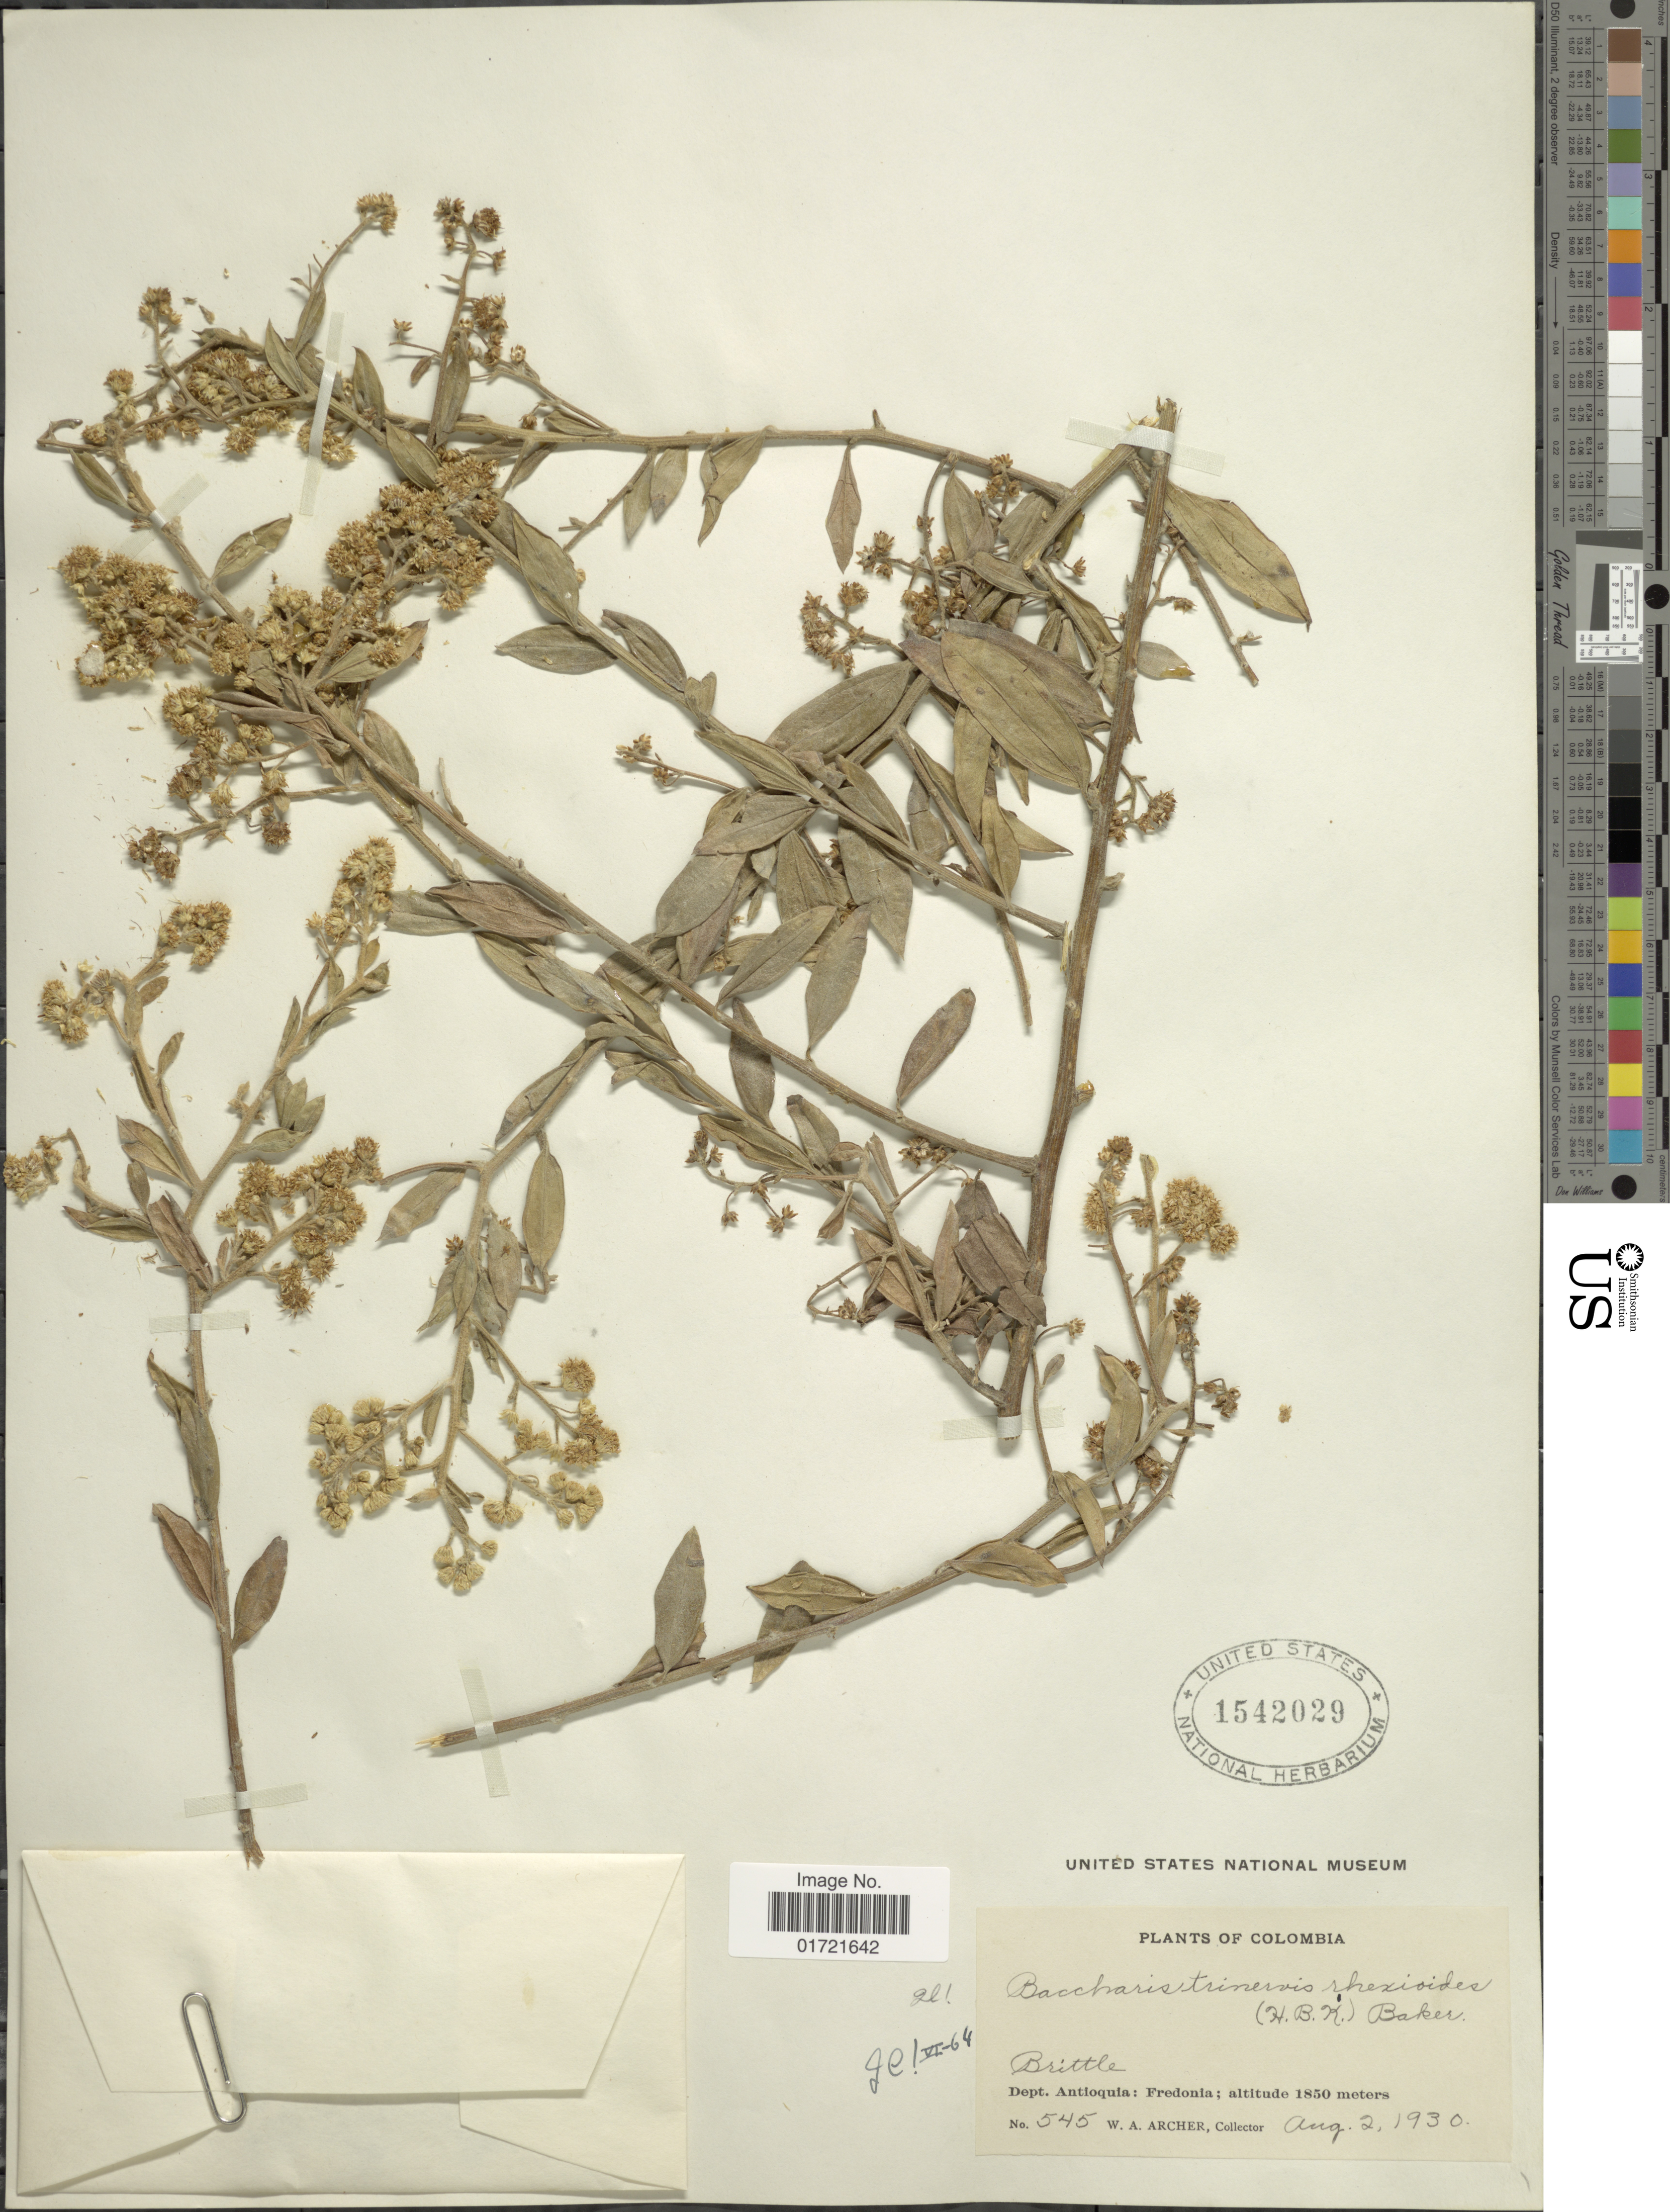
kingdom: Plantae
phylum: Tracheophyta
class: Magnoliopsida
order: Asterales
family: Asteraceae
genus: Baccharis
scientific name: Baccharis trinervis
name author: (Lam.) Pers.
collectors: W. A. Archer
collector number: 545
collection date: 1930-08-02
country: Colombia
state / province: Antioquia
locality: Brittle, Dept. Antioquia: Fredonia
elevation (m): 1850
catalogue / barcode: US 1542029